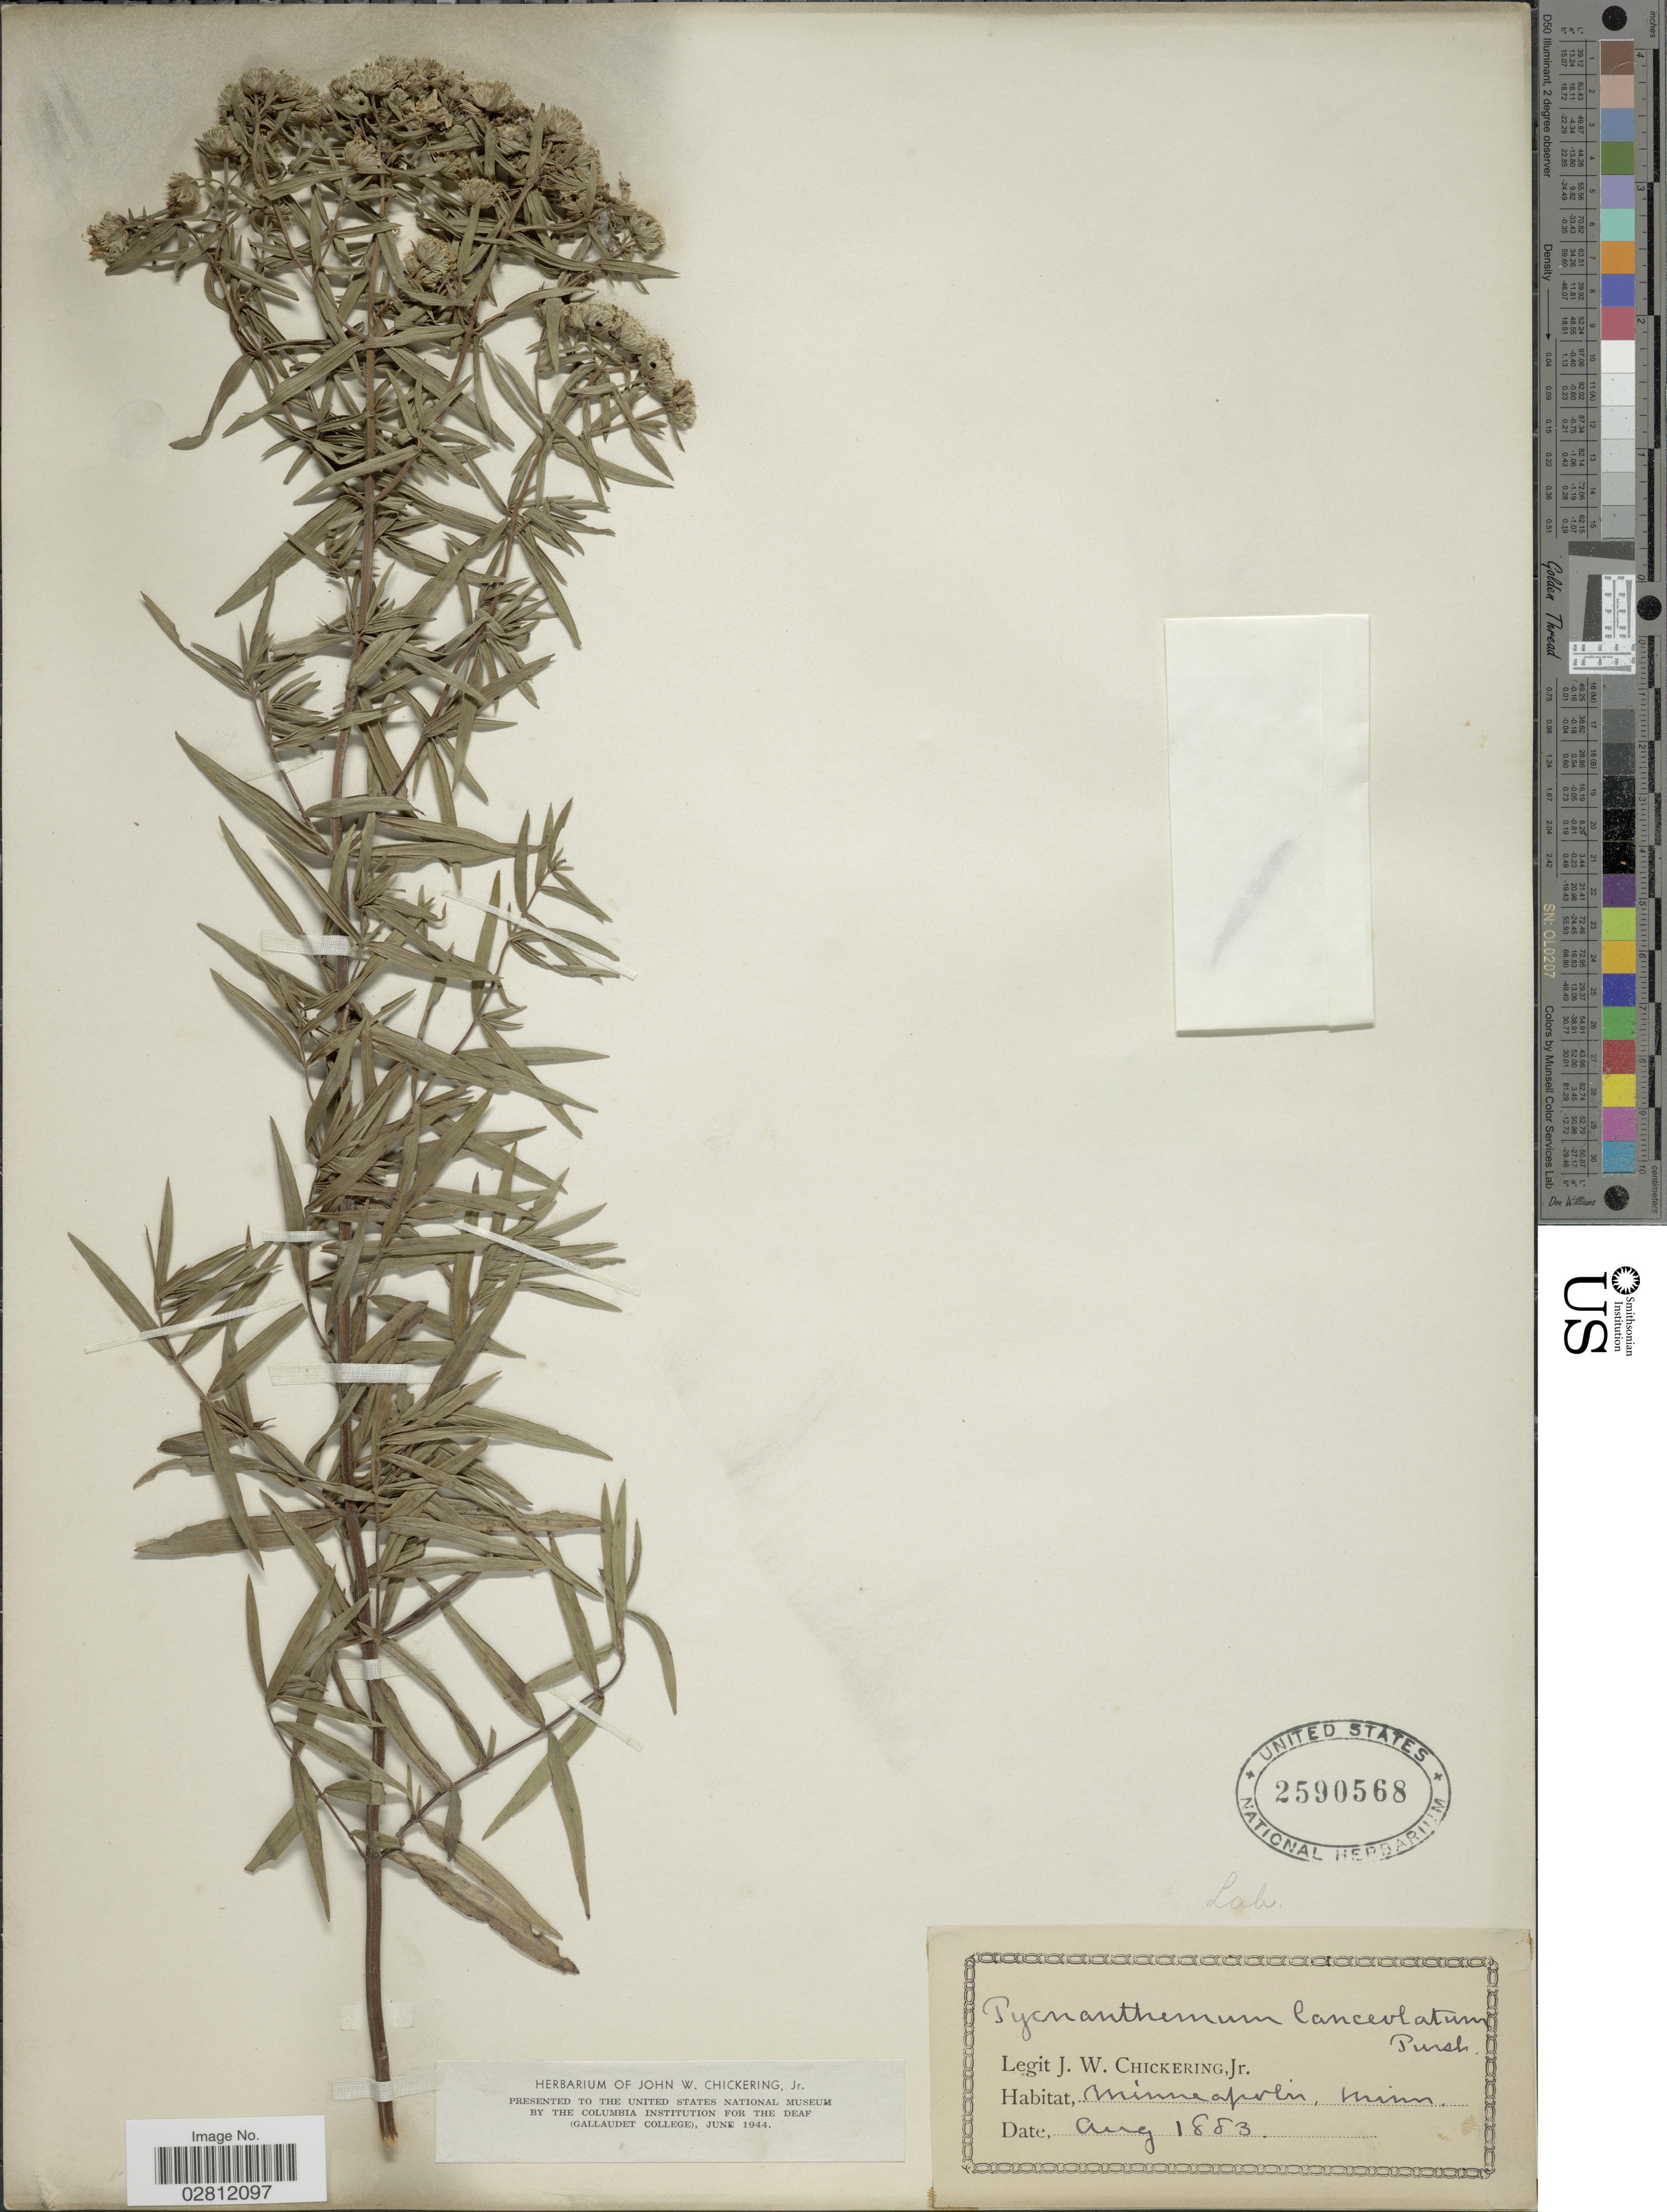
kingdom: Plantae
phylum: Tracheophyta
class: Magnoliopsida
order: Lamiales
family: Lamiaceae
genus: Pycnanthemum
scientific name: Pycnanthemum lanceolatum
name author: (Willd.) Pursh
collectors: J. W. Chickering Jr.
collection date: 1883-08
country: United States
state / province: Minnesota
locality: Minneapolis.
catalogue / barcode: US 2590568